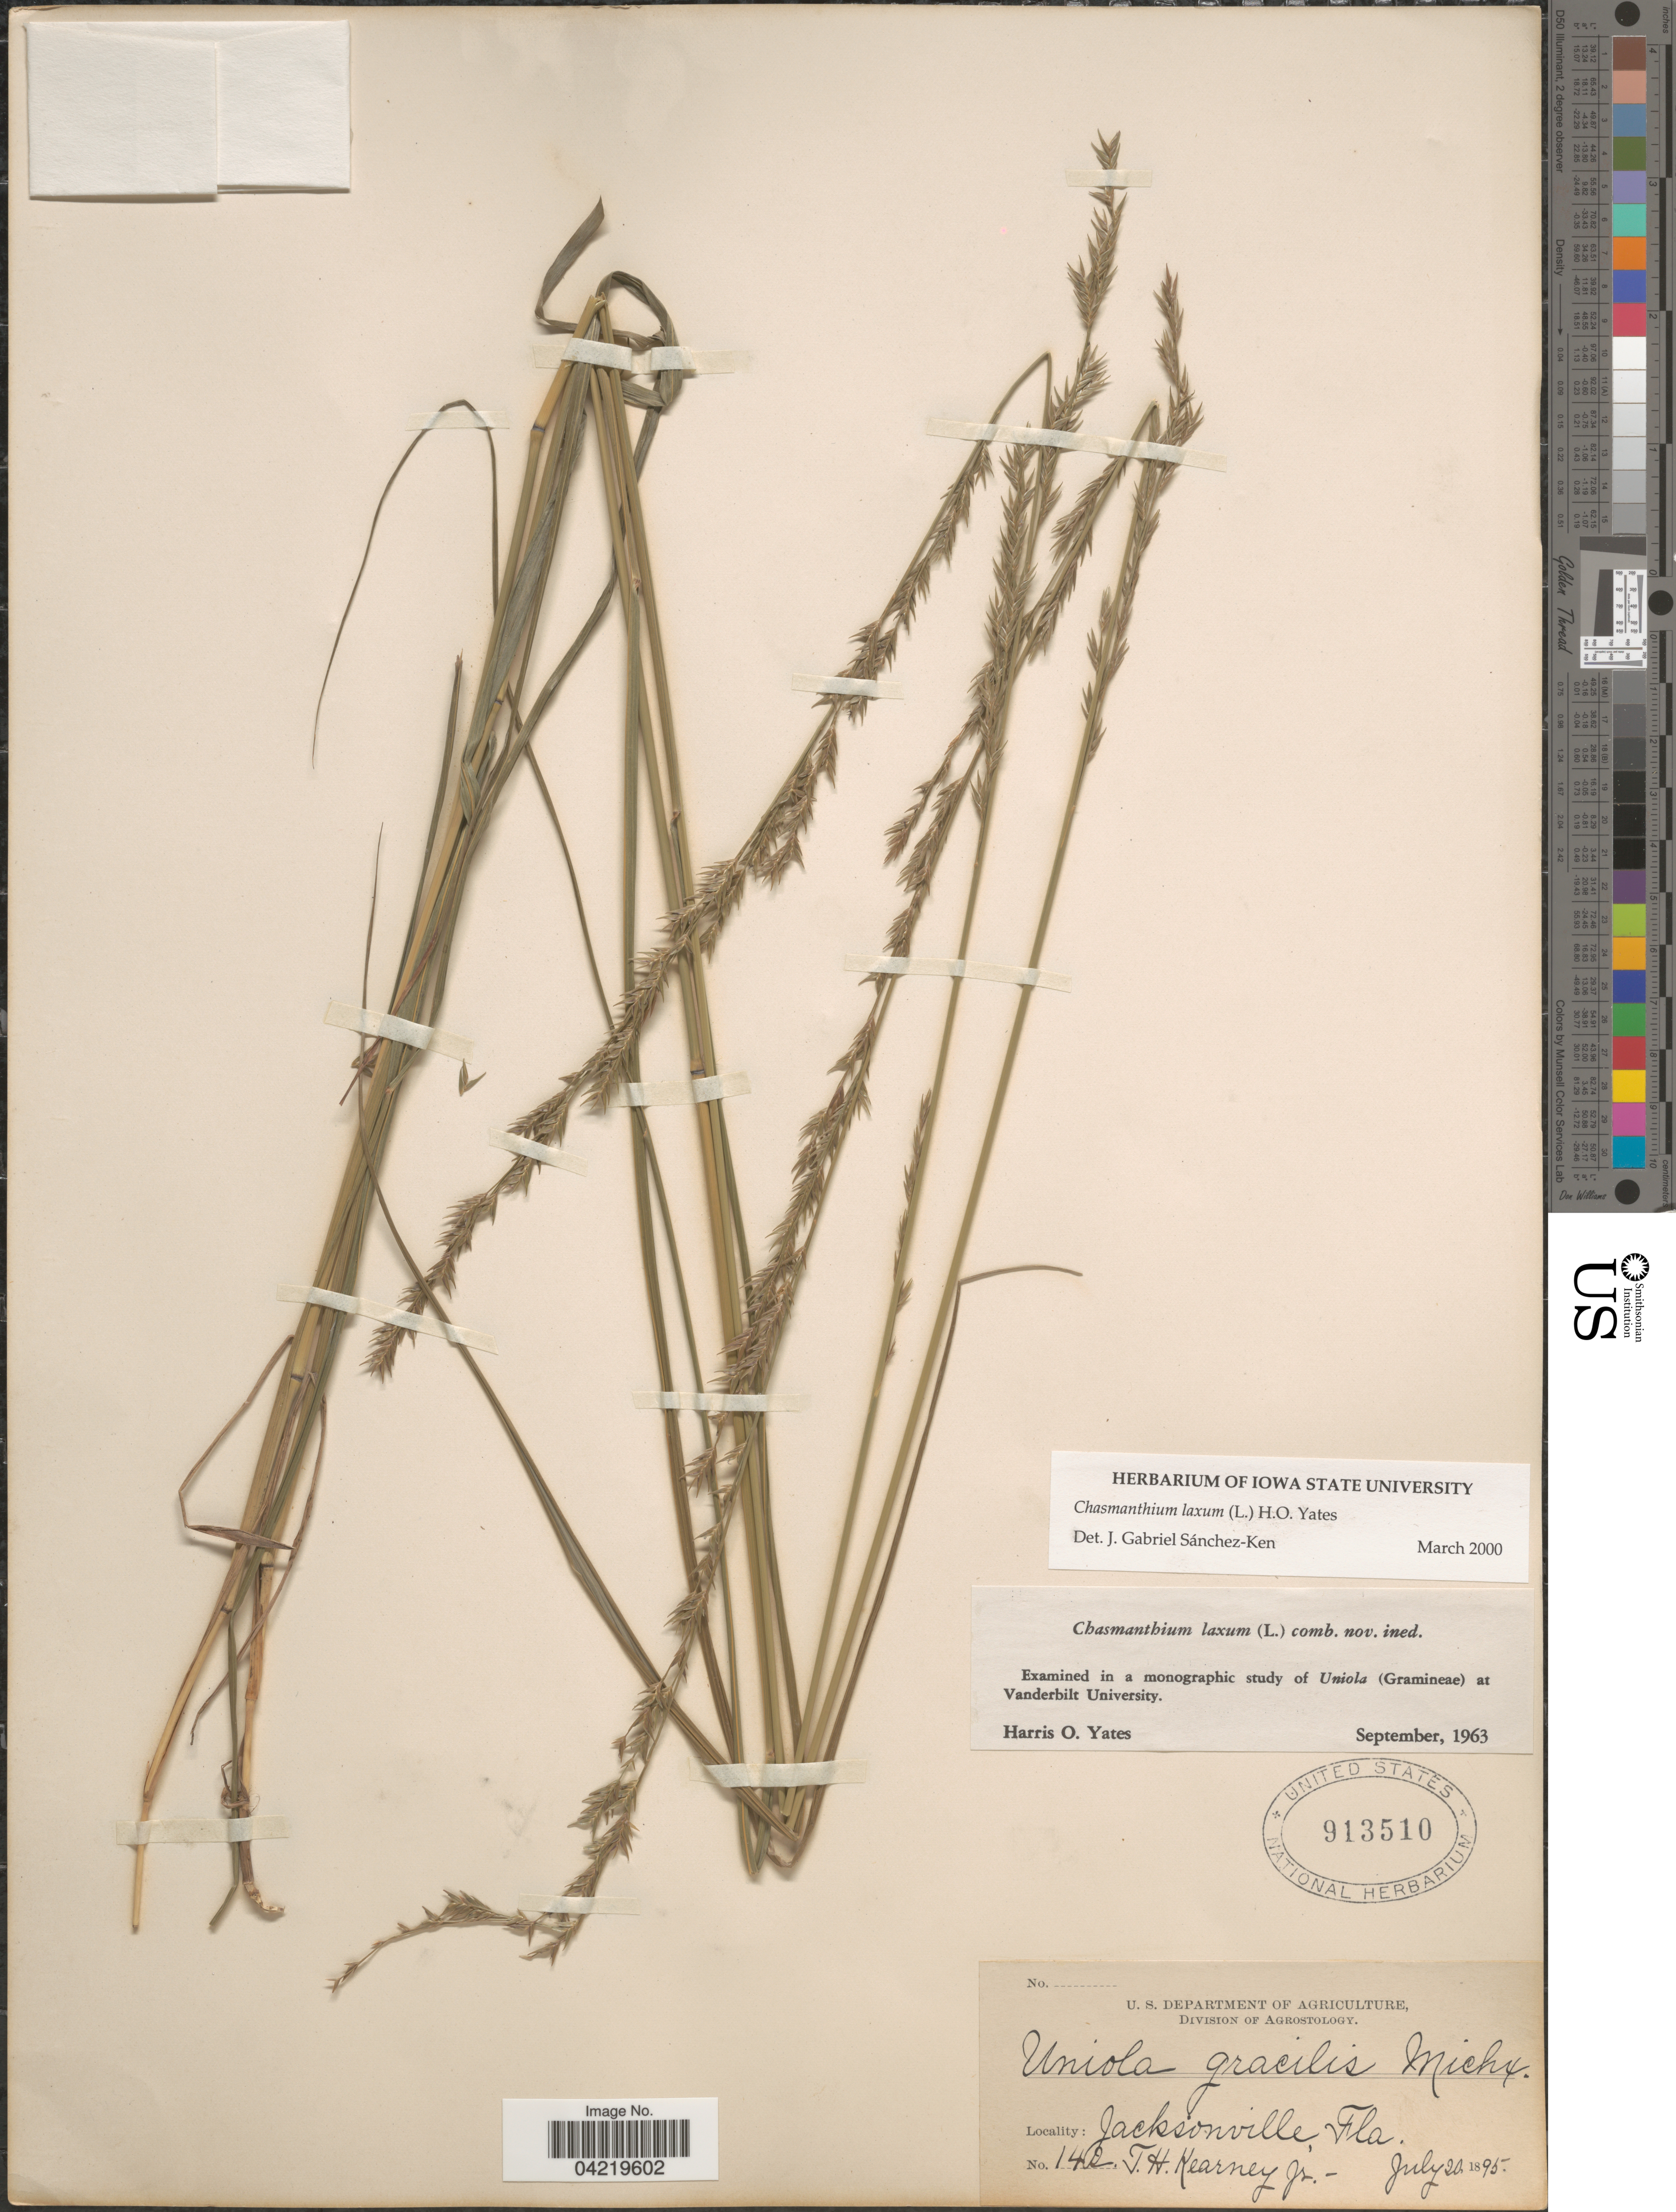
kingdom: Plantae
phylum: Tracheophyta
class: Liliopsida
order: Poales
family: Poaceae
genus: Chasmanthium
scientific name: Chasmanthium laxum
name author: (L.) H.O. Yates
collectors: T. H. Kearney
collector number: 142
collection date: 1895-07-20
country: United States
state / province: Florida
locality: Jacksonville.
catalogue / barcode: US 913510